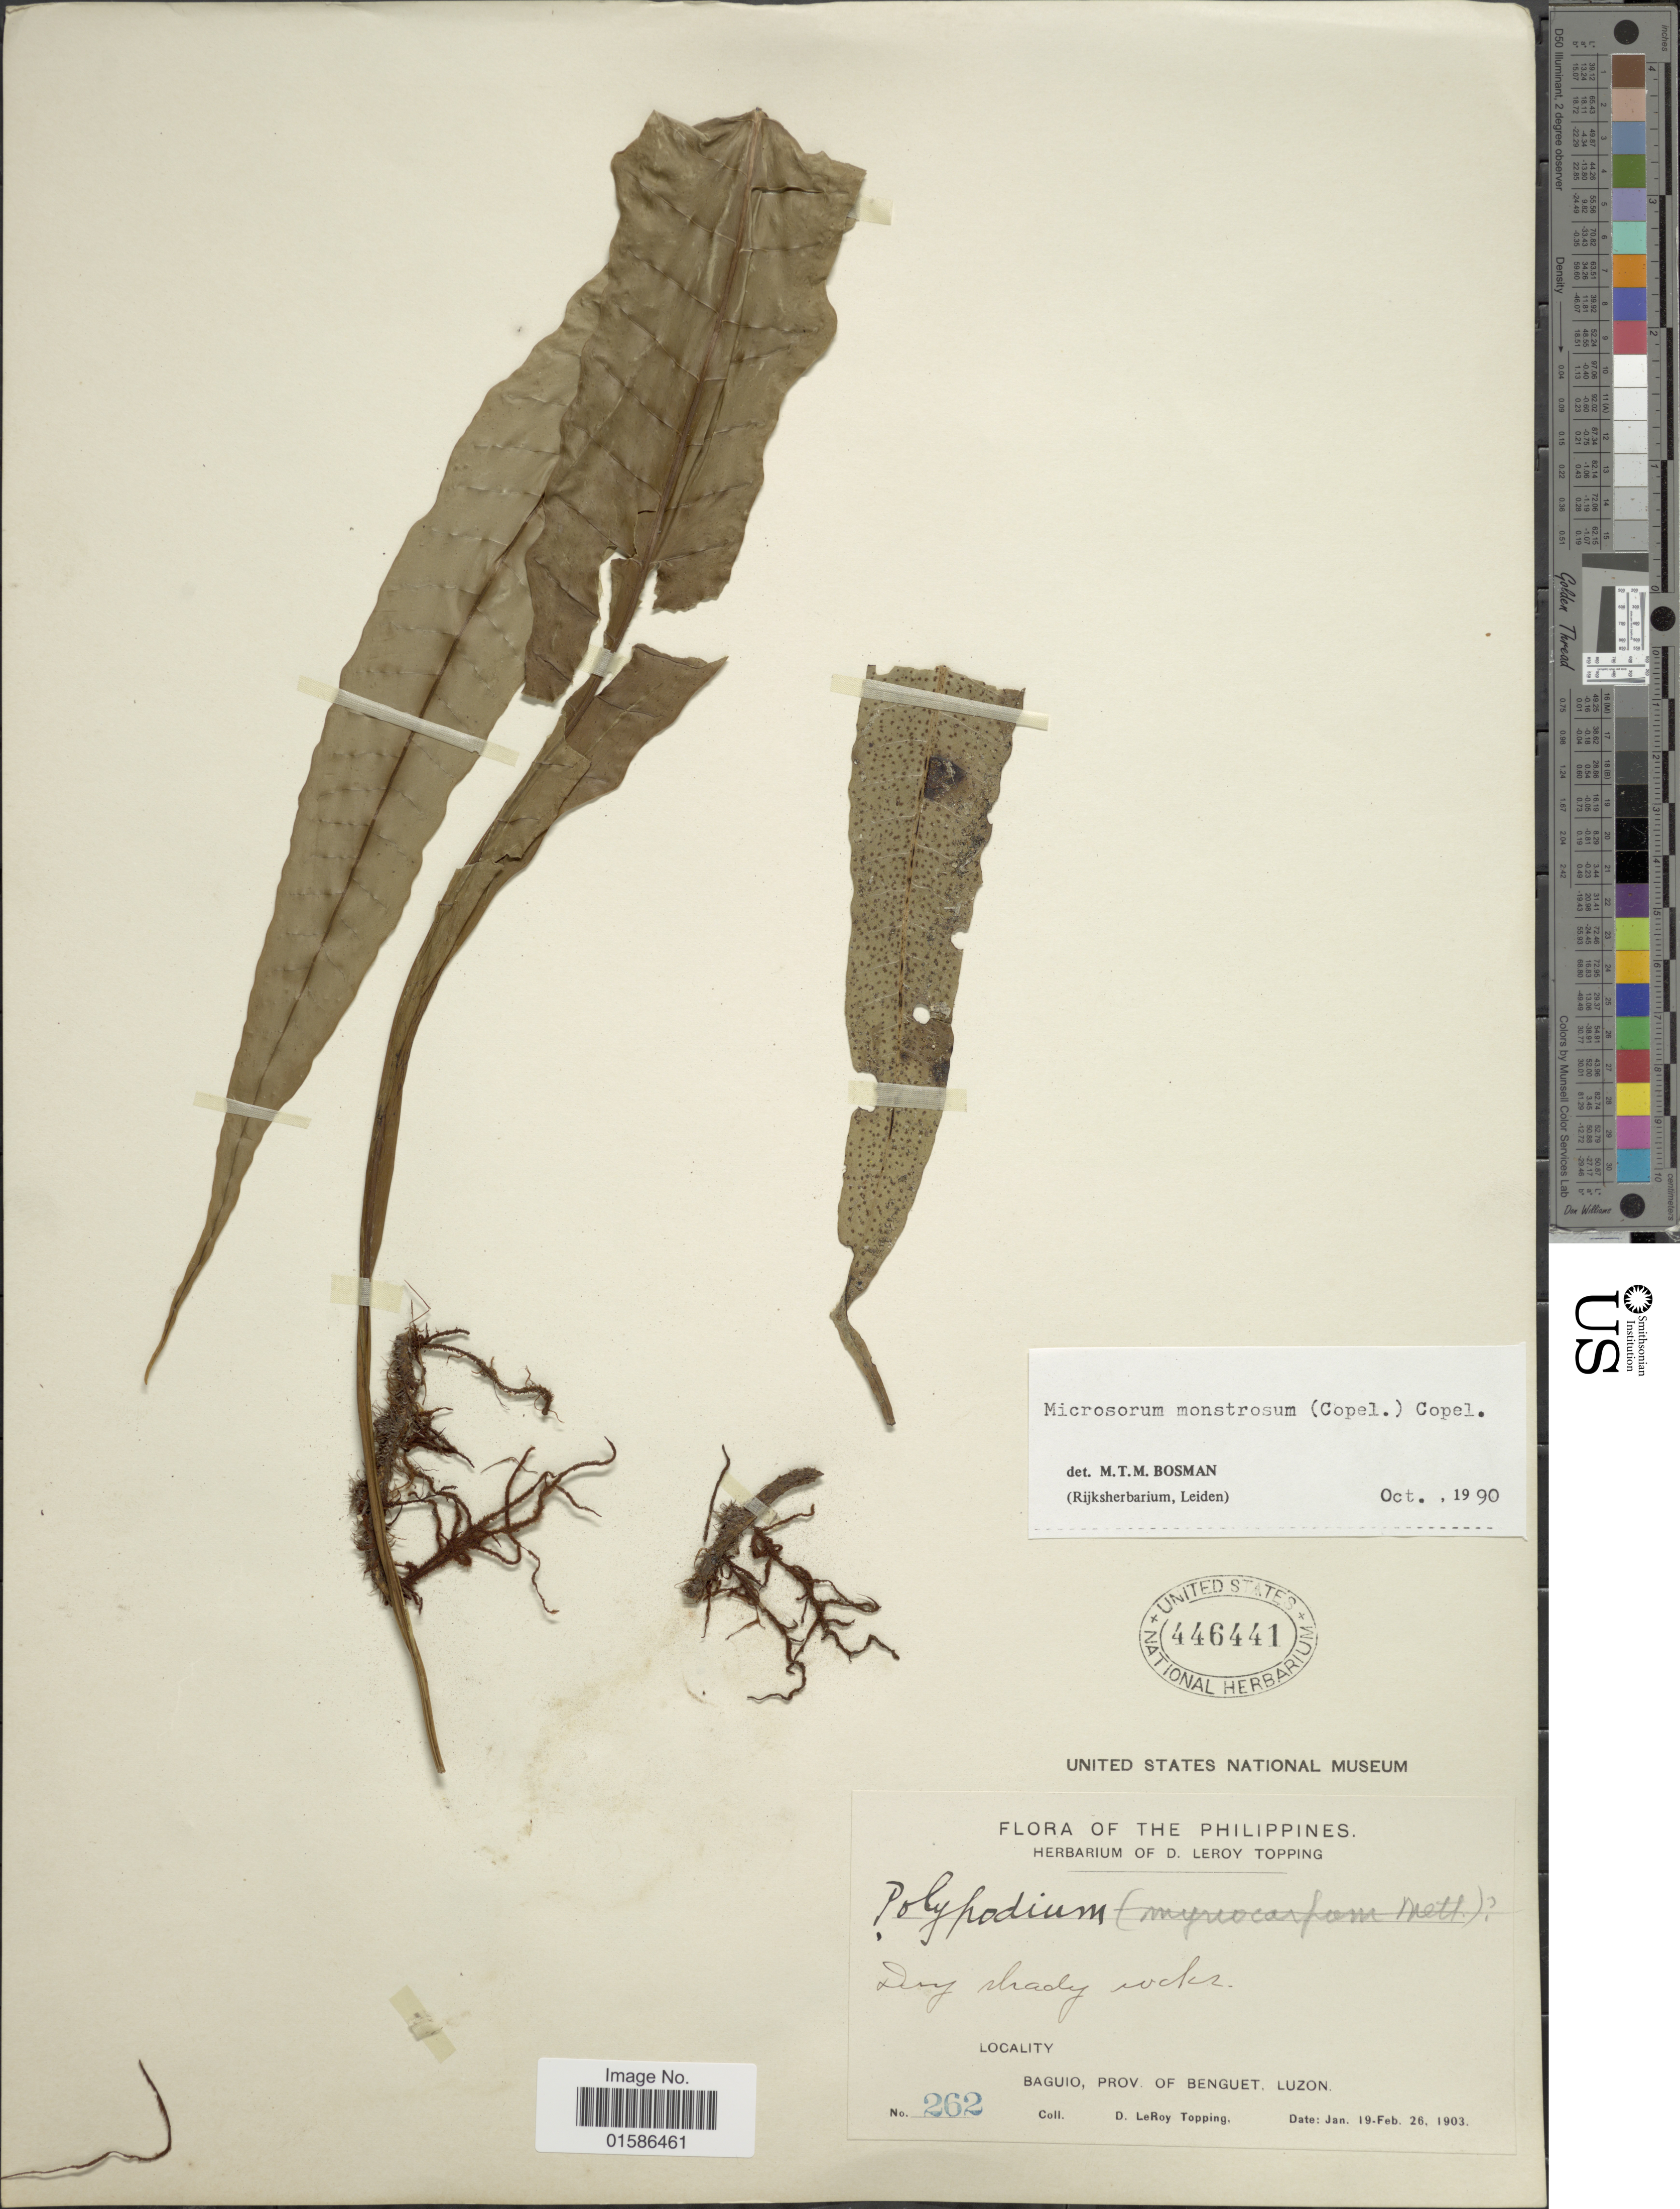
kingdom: Plantae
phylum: Tracheophyta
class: Polypodiopsida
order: Polypodiales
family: Polypodiaceae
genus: Microsorum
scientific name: Microsorum monstrosum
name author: (Copel.) Copel.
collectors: D. L. Topping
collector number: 262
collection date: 1903-01-19/1903-02-26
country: Philippines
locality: Baguio, Prov. of Benguet, Luzon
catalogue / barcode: US 446441